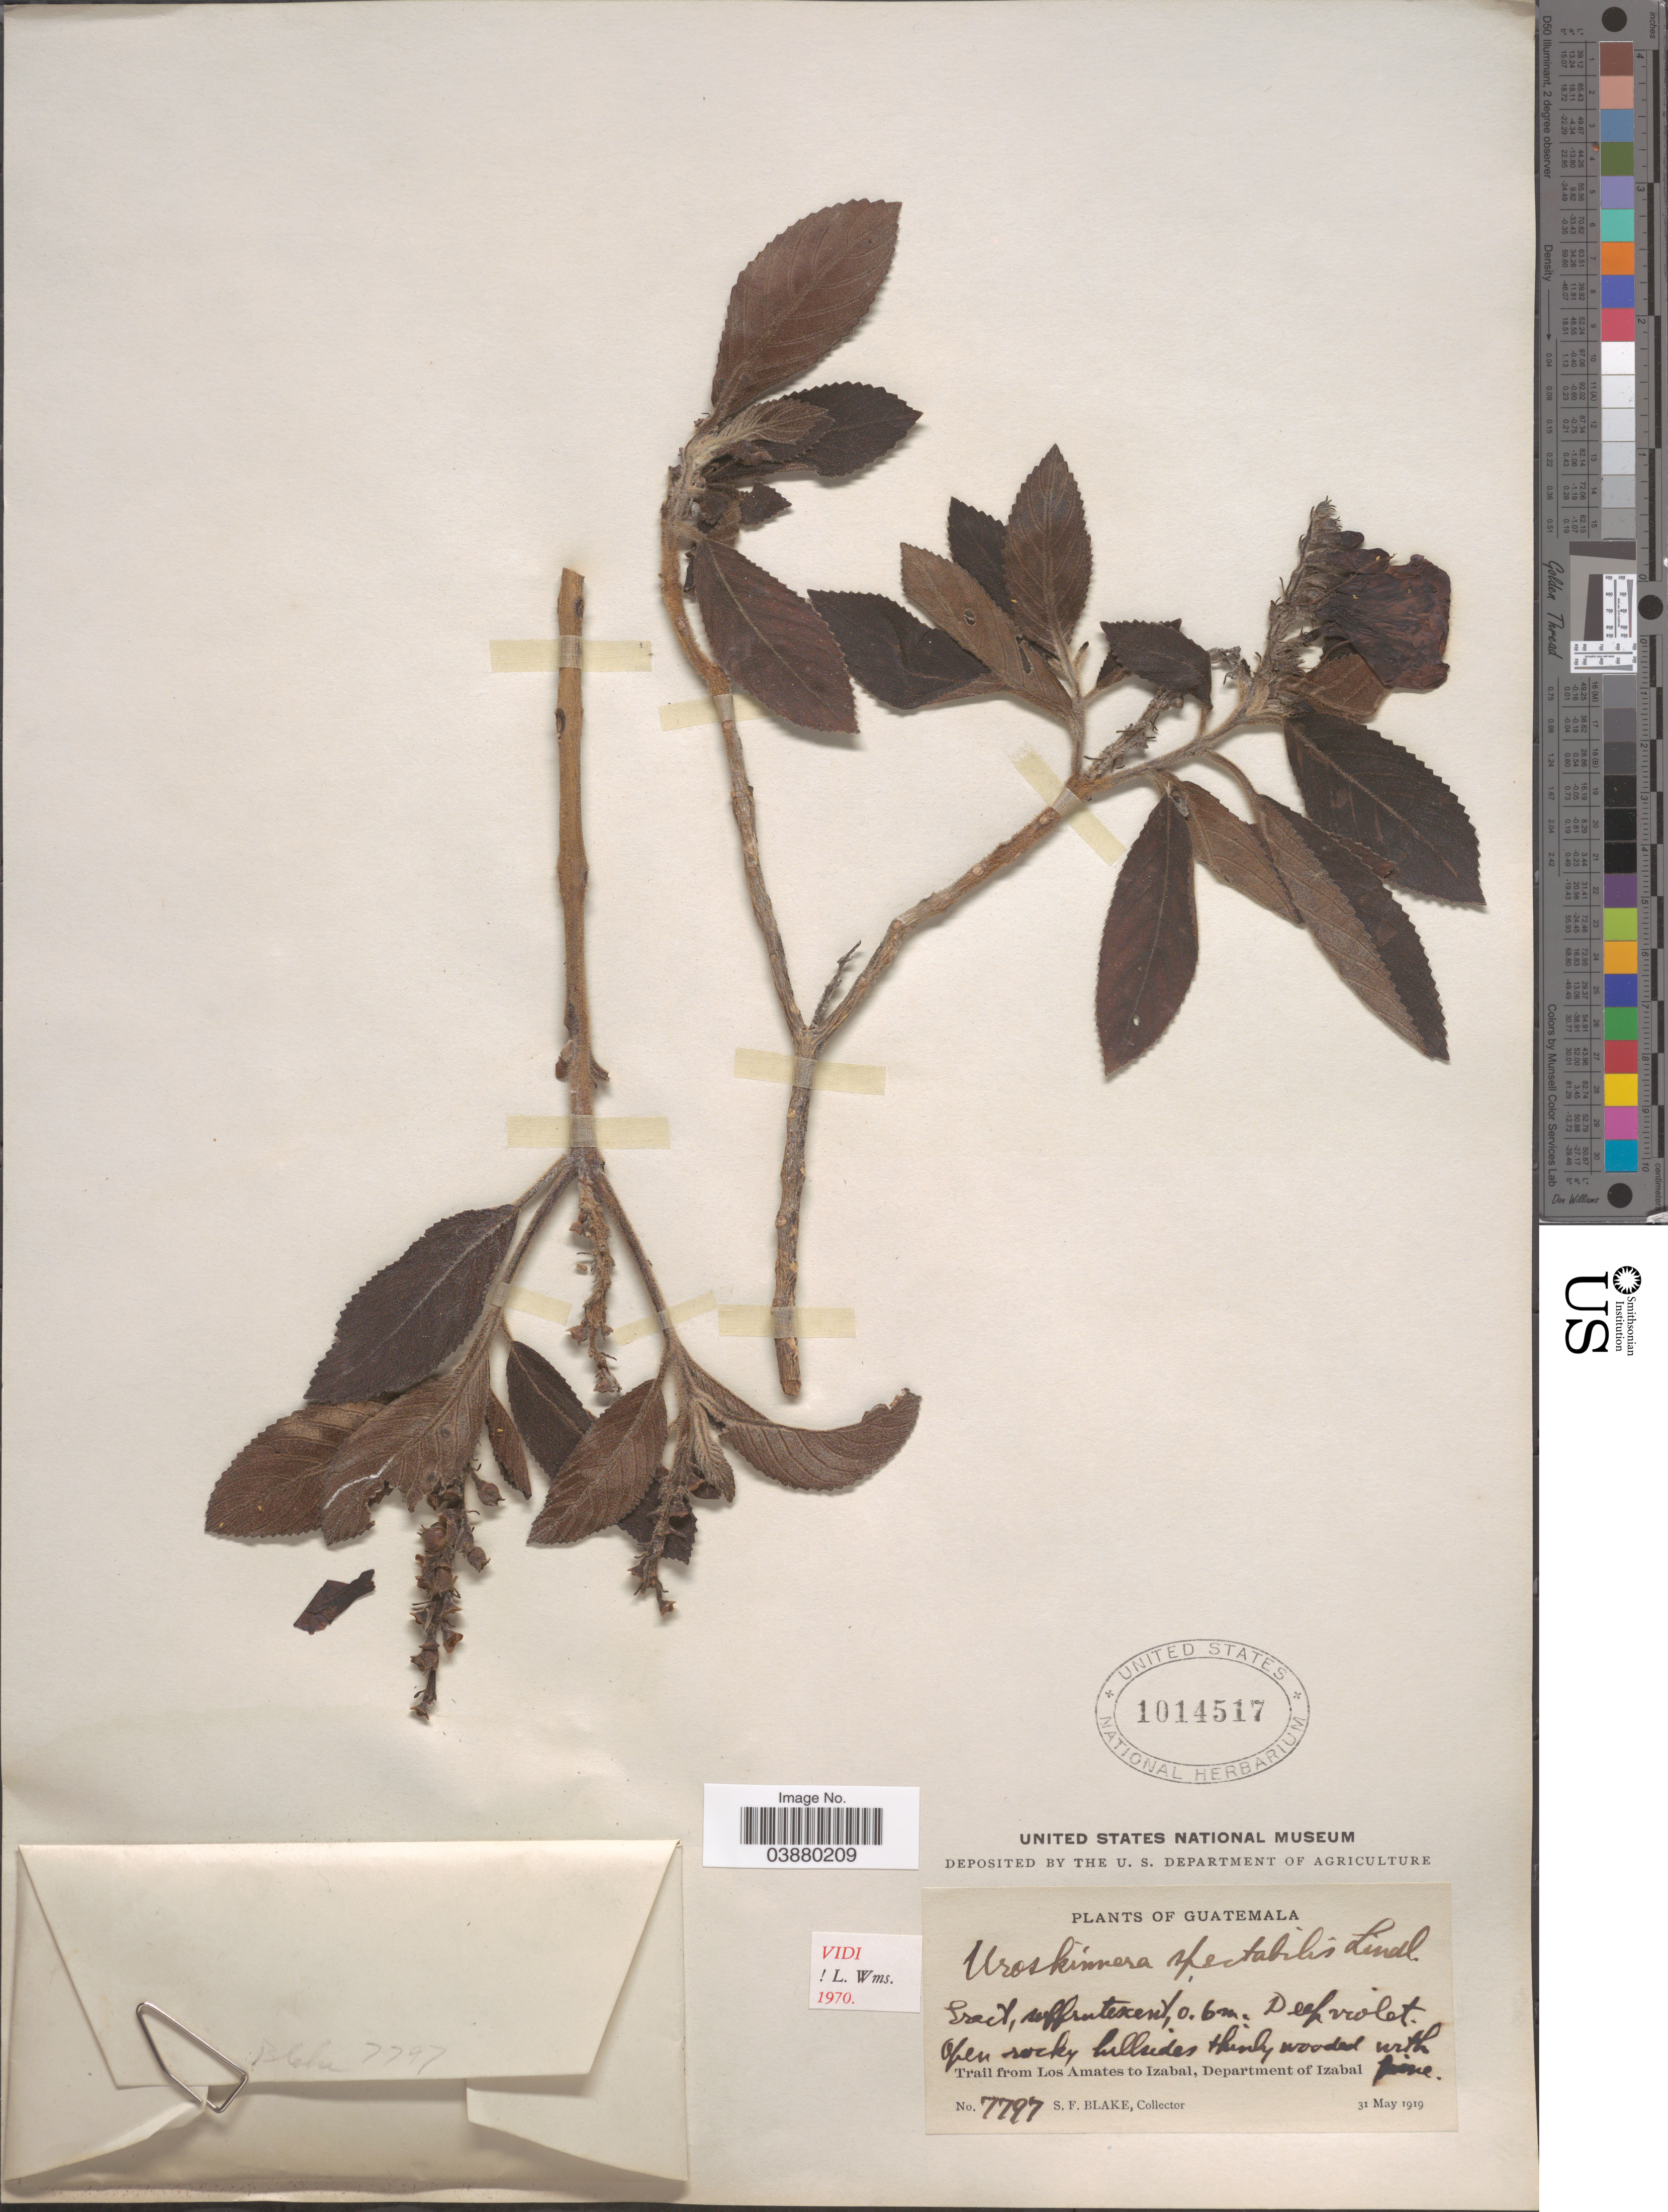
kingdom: Plantae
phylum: Tracheophyta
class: Magnoliopsida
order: Lamiales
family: Plantaginaceae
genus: Uroskinnera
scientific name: Uroskinnera spectabilis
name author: Lindl.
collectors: S. Blake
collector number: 7797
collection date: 1919-05-31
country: Guatemala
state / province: Izabal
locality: Trail from Los Amates to Izabal, Department of Izabal.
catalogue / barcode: US 1014517